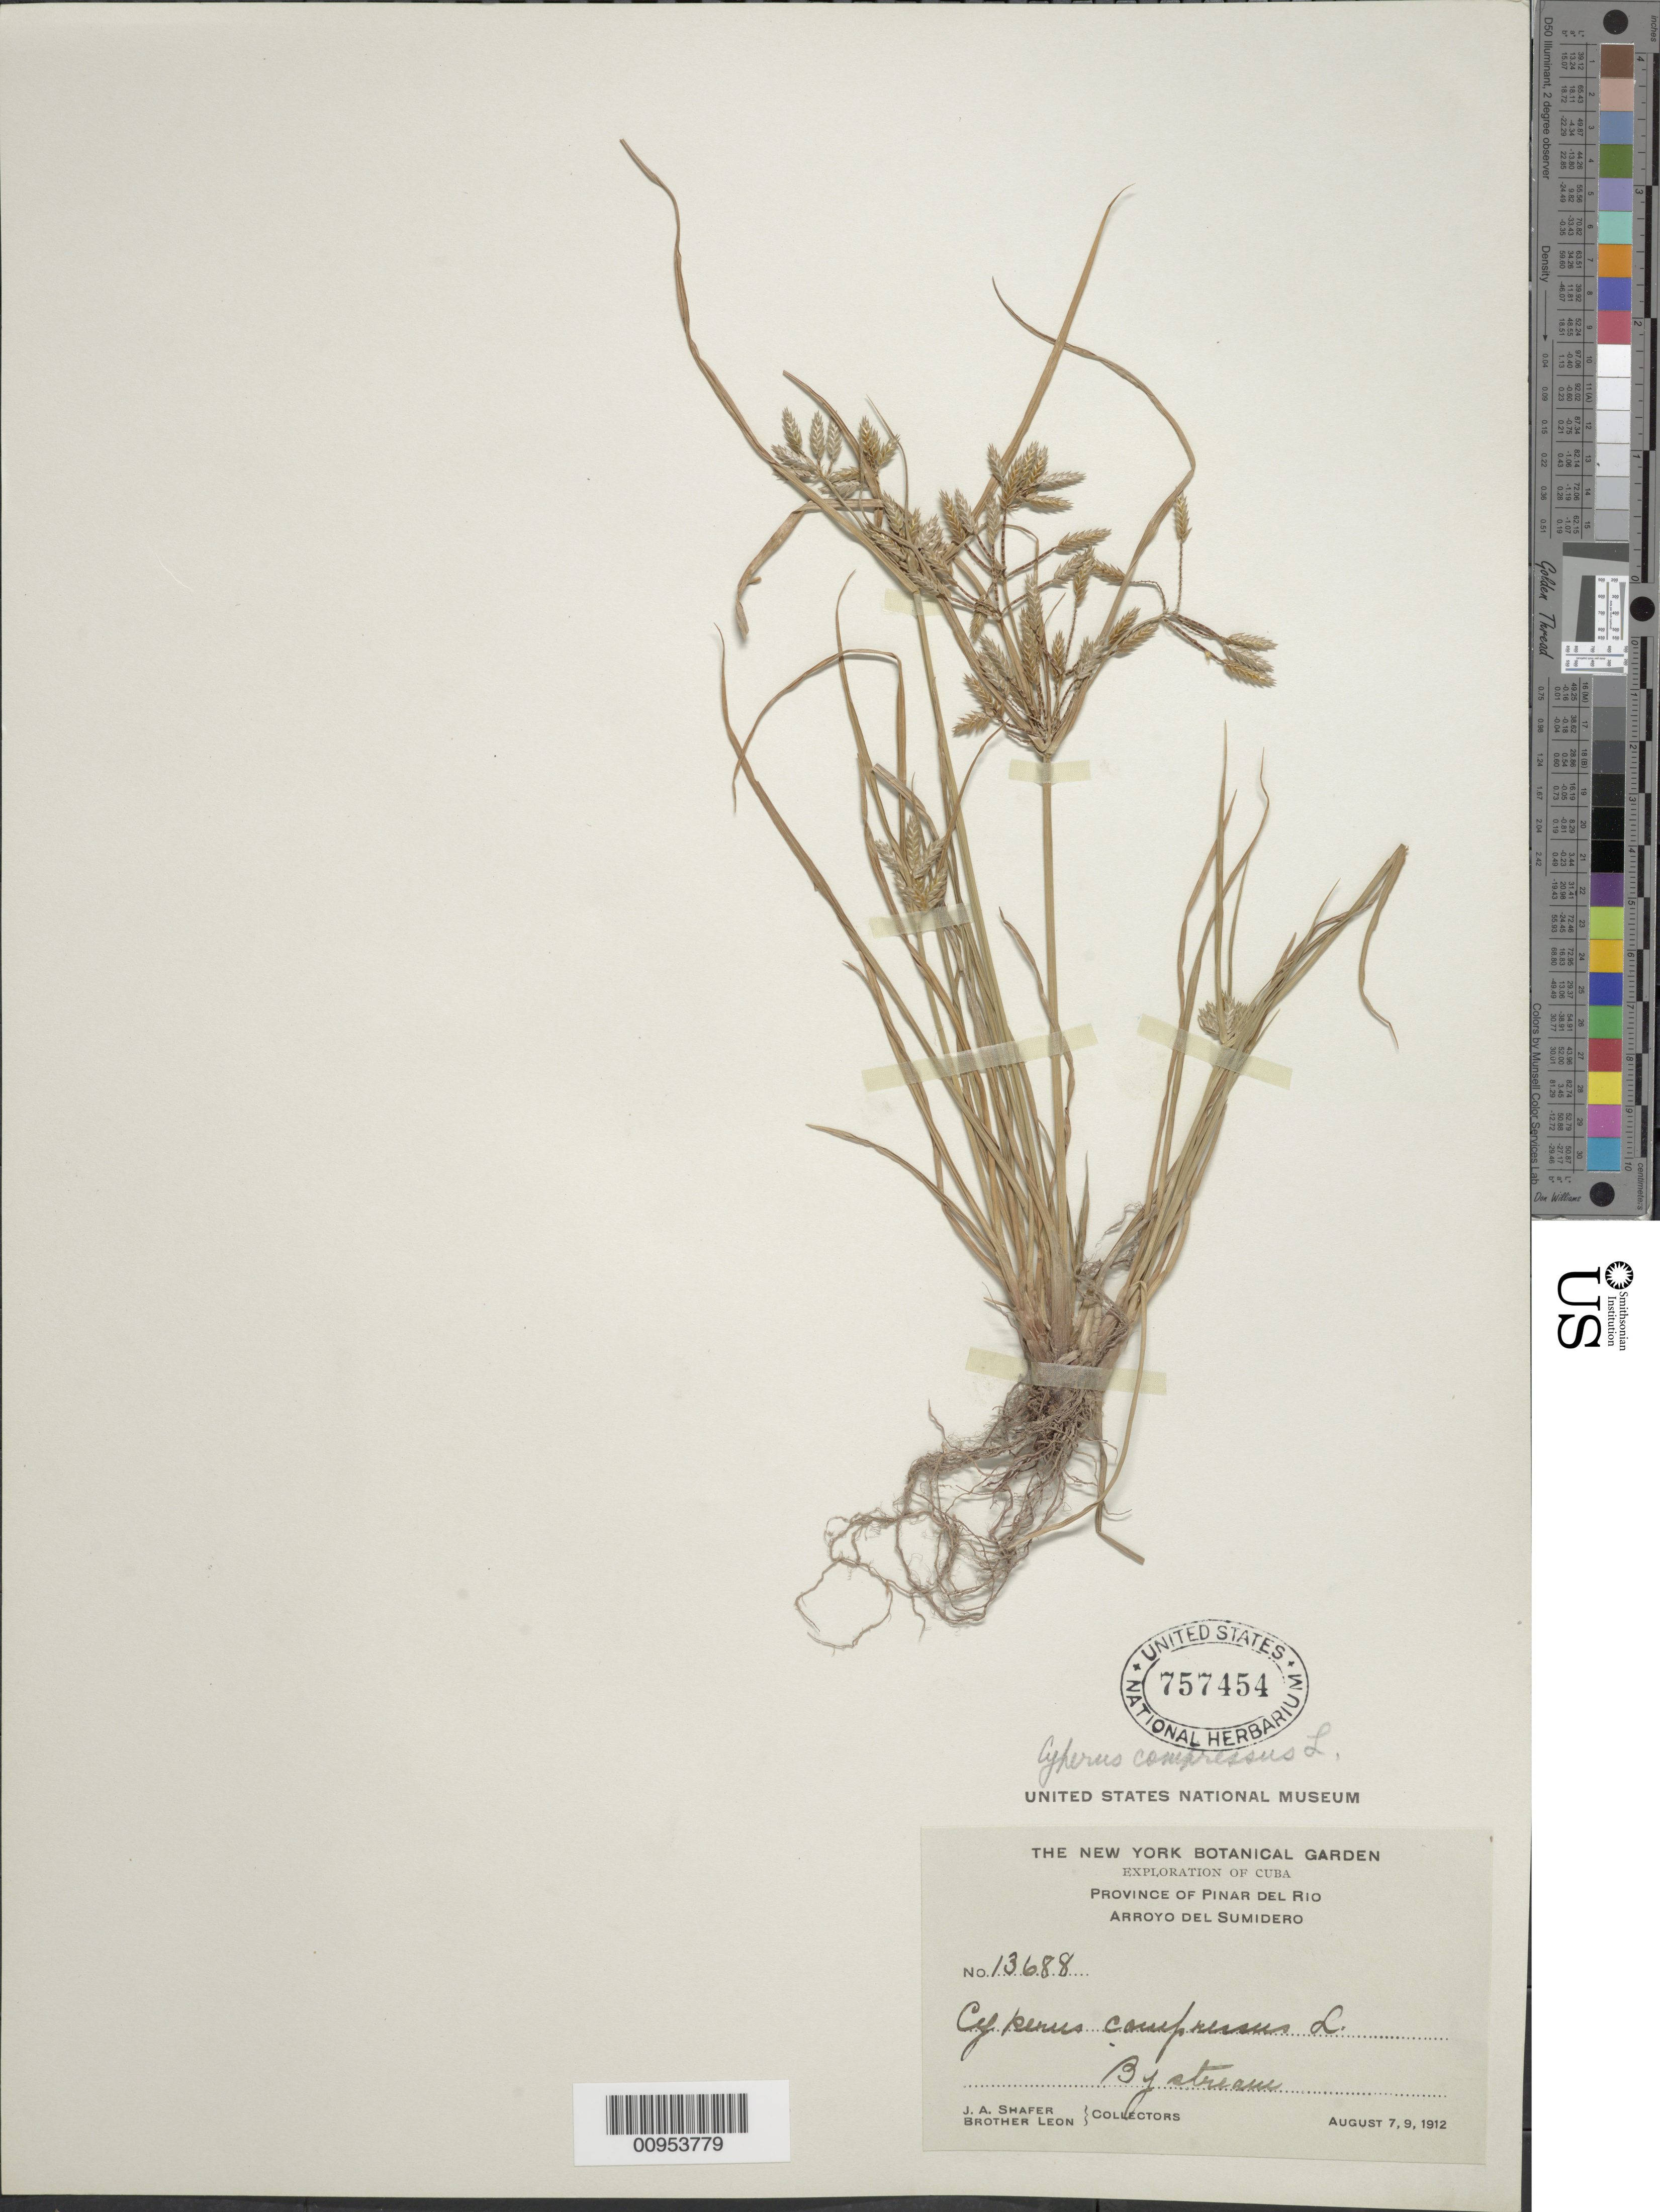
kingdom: Plantae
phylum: Tracheophyta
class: Liliopsida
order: Poales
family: Cyperaceae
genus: Cyperus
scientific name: Cyperus compressus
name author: L.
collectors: J. A. Shafer & Bro. León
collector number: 13688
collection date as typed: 07 Aug 1912 to 09 Aug 1912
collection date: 1912-08-07/1912-08-09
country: Cuba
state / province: Pinar del Rio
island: Cuba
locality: Arroyo del Sumidero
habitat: In stream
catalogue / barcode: US 757454